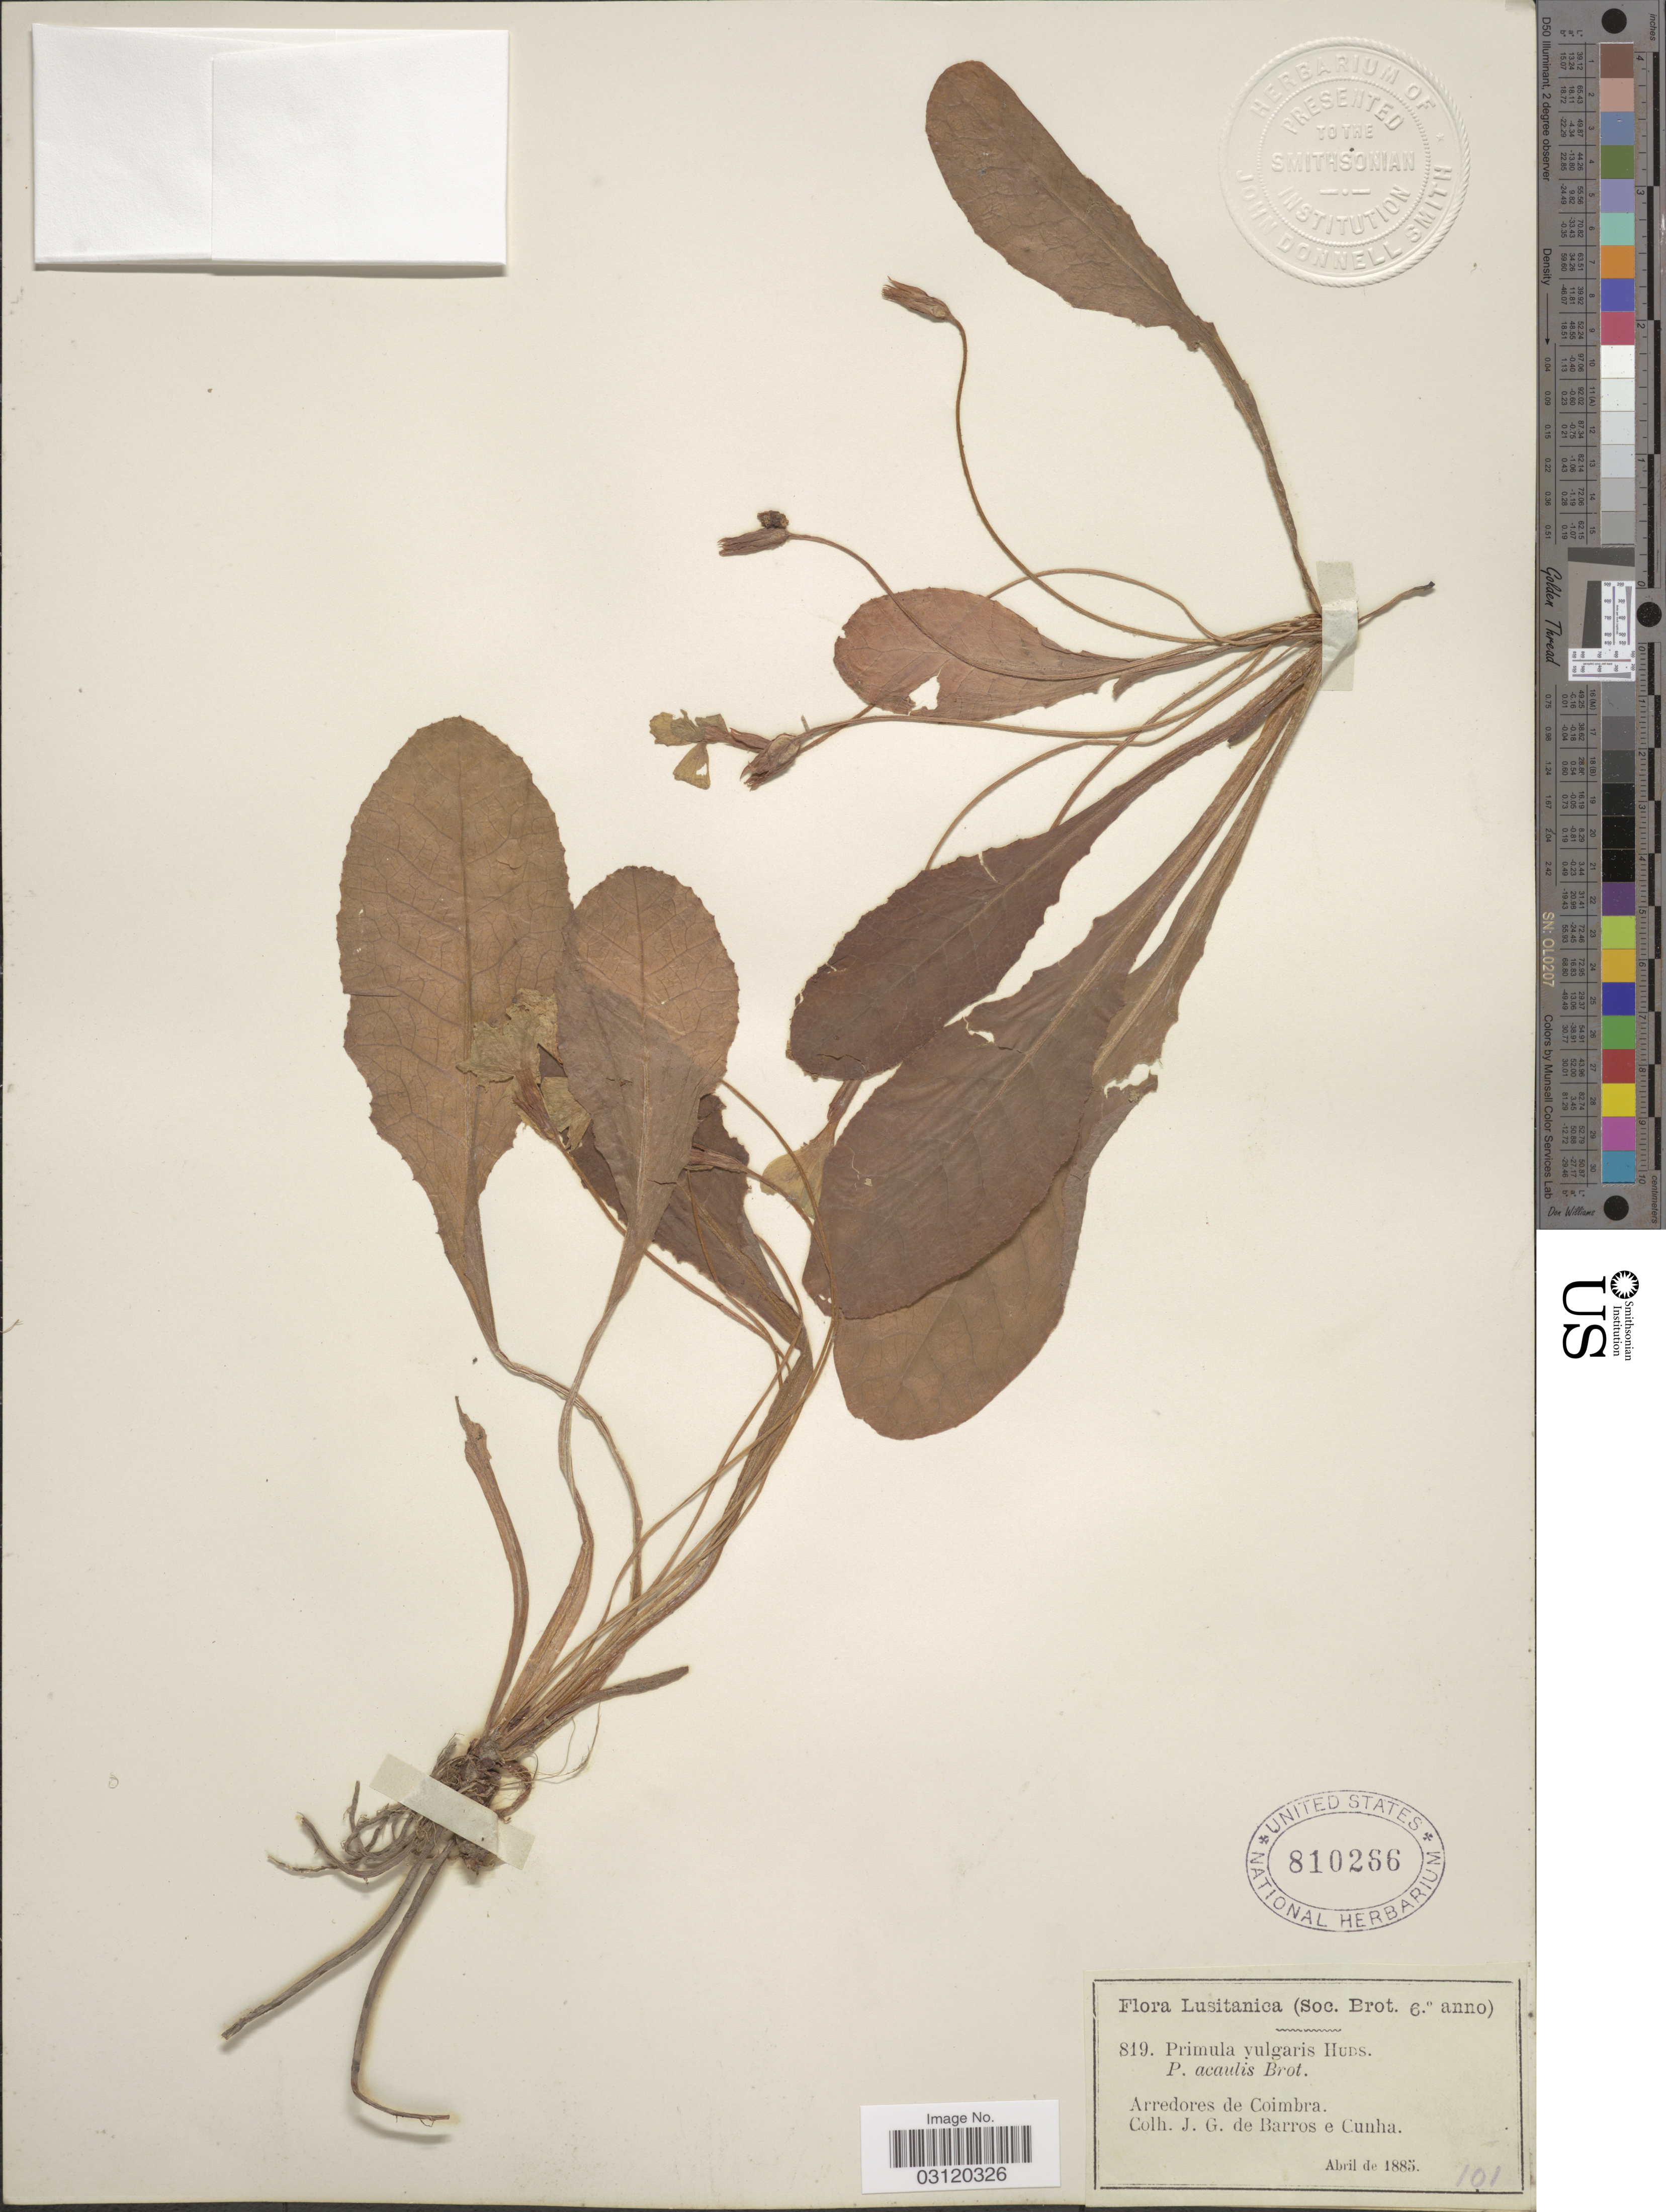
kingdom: Plantae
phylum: Tracheophyta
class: Magnoliopsida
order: Ericales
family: Primulaceae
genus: Primula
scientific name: Primula vulgaris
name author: Huds.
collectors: J. de Barros e Cunha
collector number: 819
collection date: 1885-04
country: Portugal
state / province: Coimbra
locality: Lusitanica, Arredores de Coimbra.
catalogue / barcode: US 810266